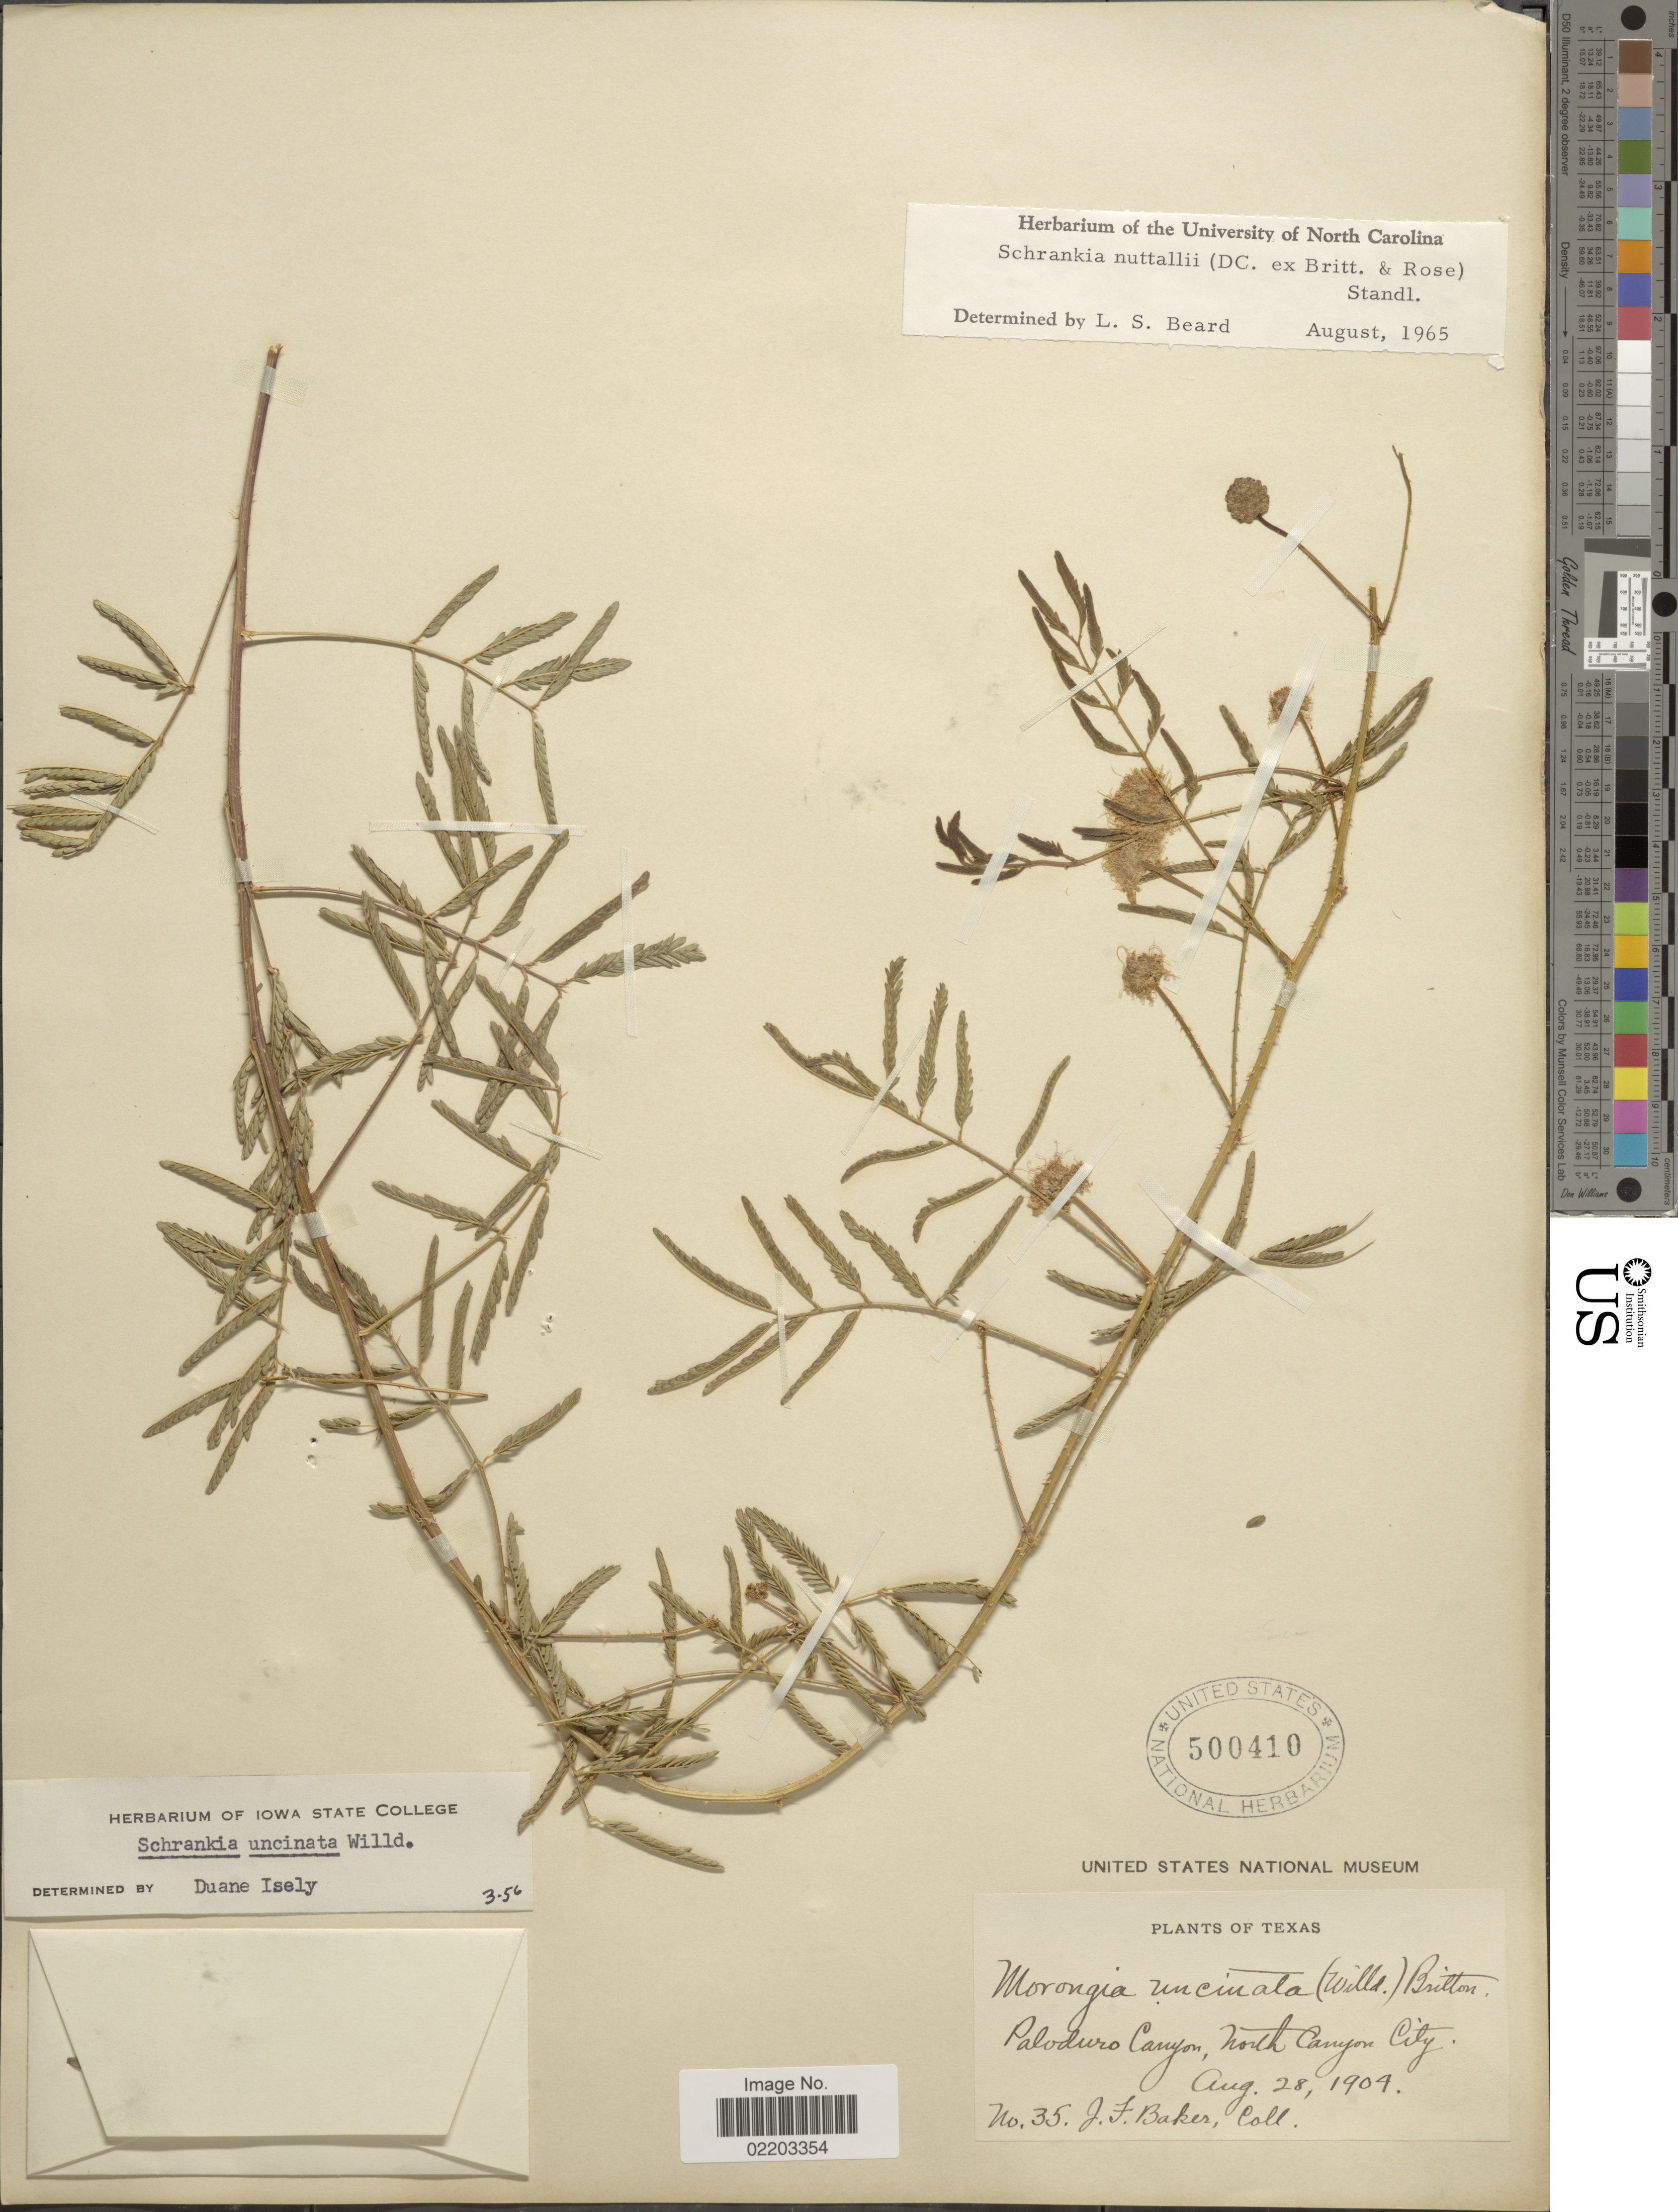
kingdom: Plantae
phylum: Tracheophyta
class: Magnoliopsida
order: Fabales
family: Fabaceae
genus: Mimosa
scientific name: Mimosa nuttallii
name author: (DC.) B.L. Turner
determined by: Strong, M. T., (US), Smithsonian Institution - National Museum of Natural History (UNITED STATES)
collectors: J. F. Baker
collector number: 35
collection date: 1904-08-28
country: United States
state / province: Texas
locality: Paloduro Canyon, North Canyon City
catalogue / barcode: US 500410